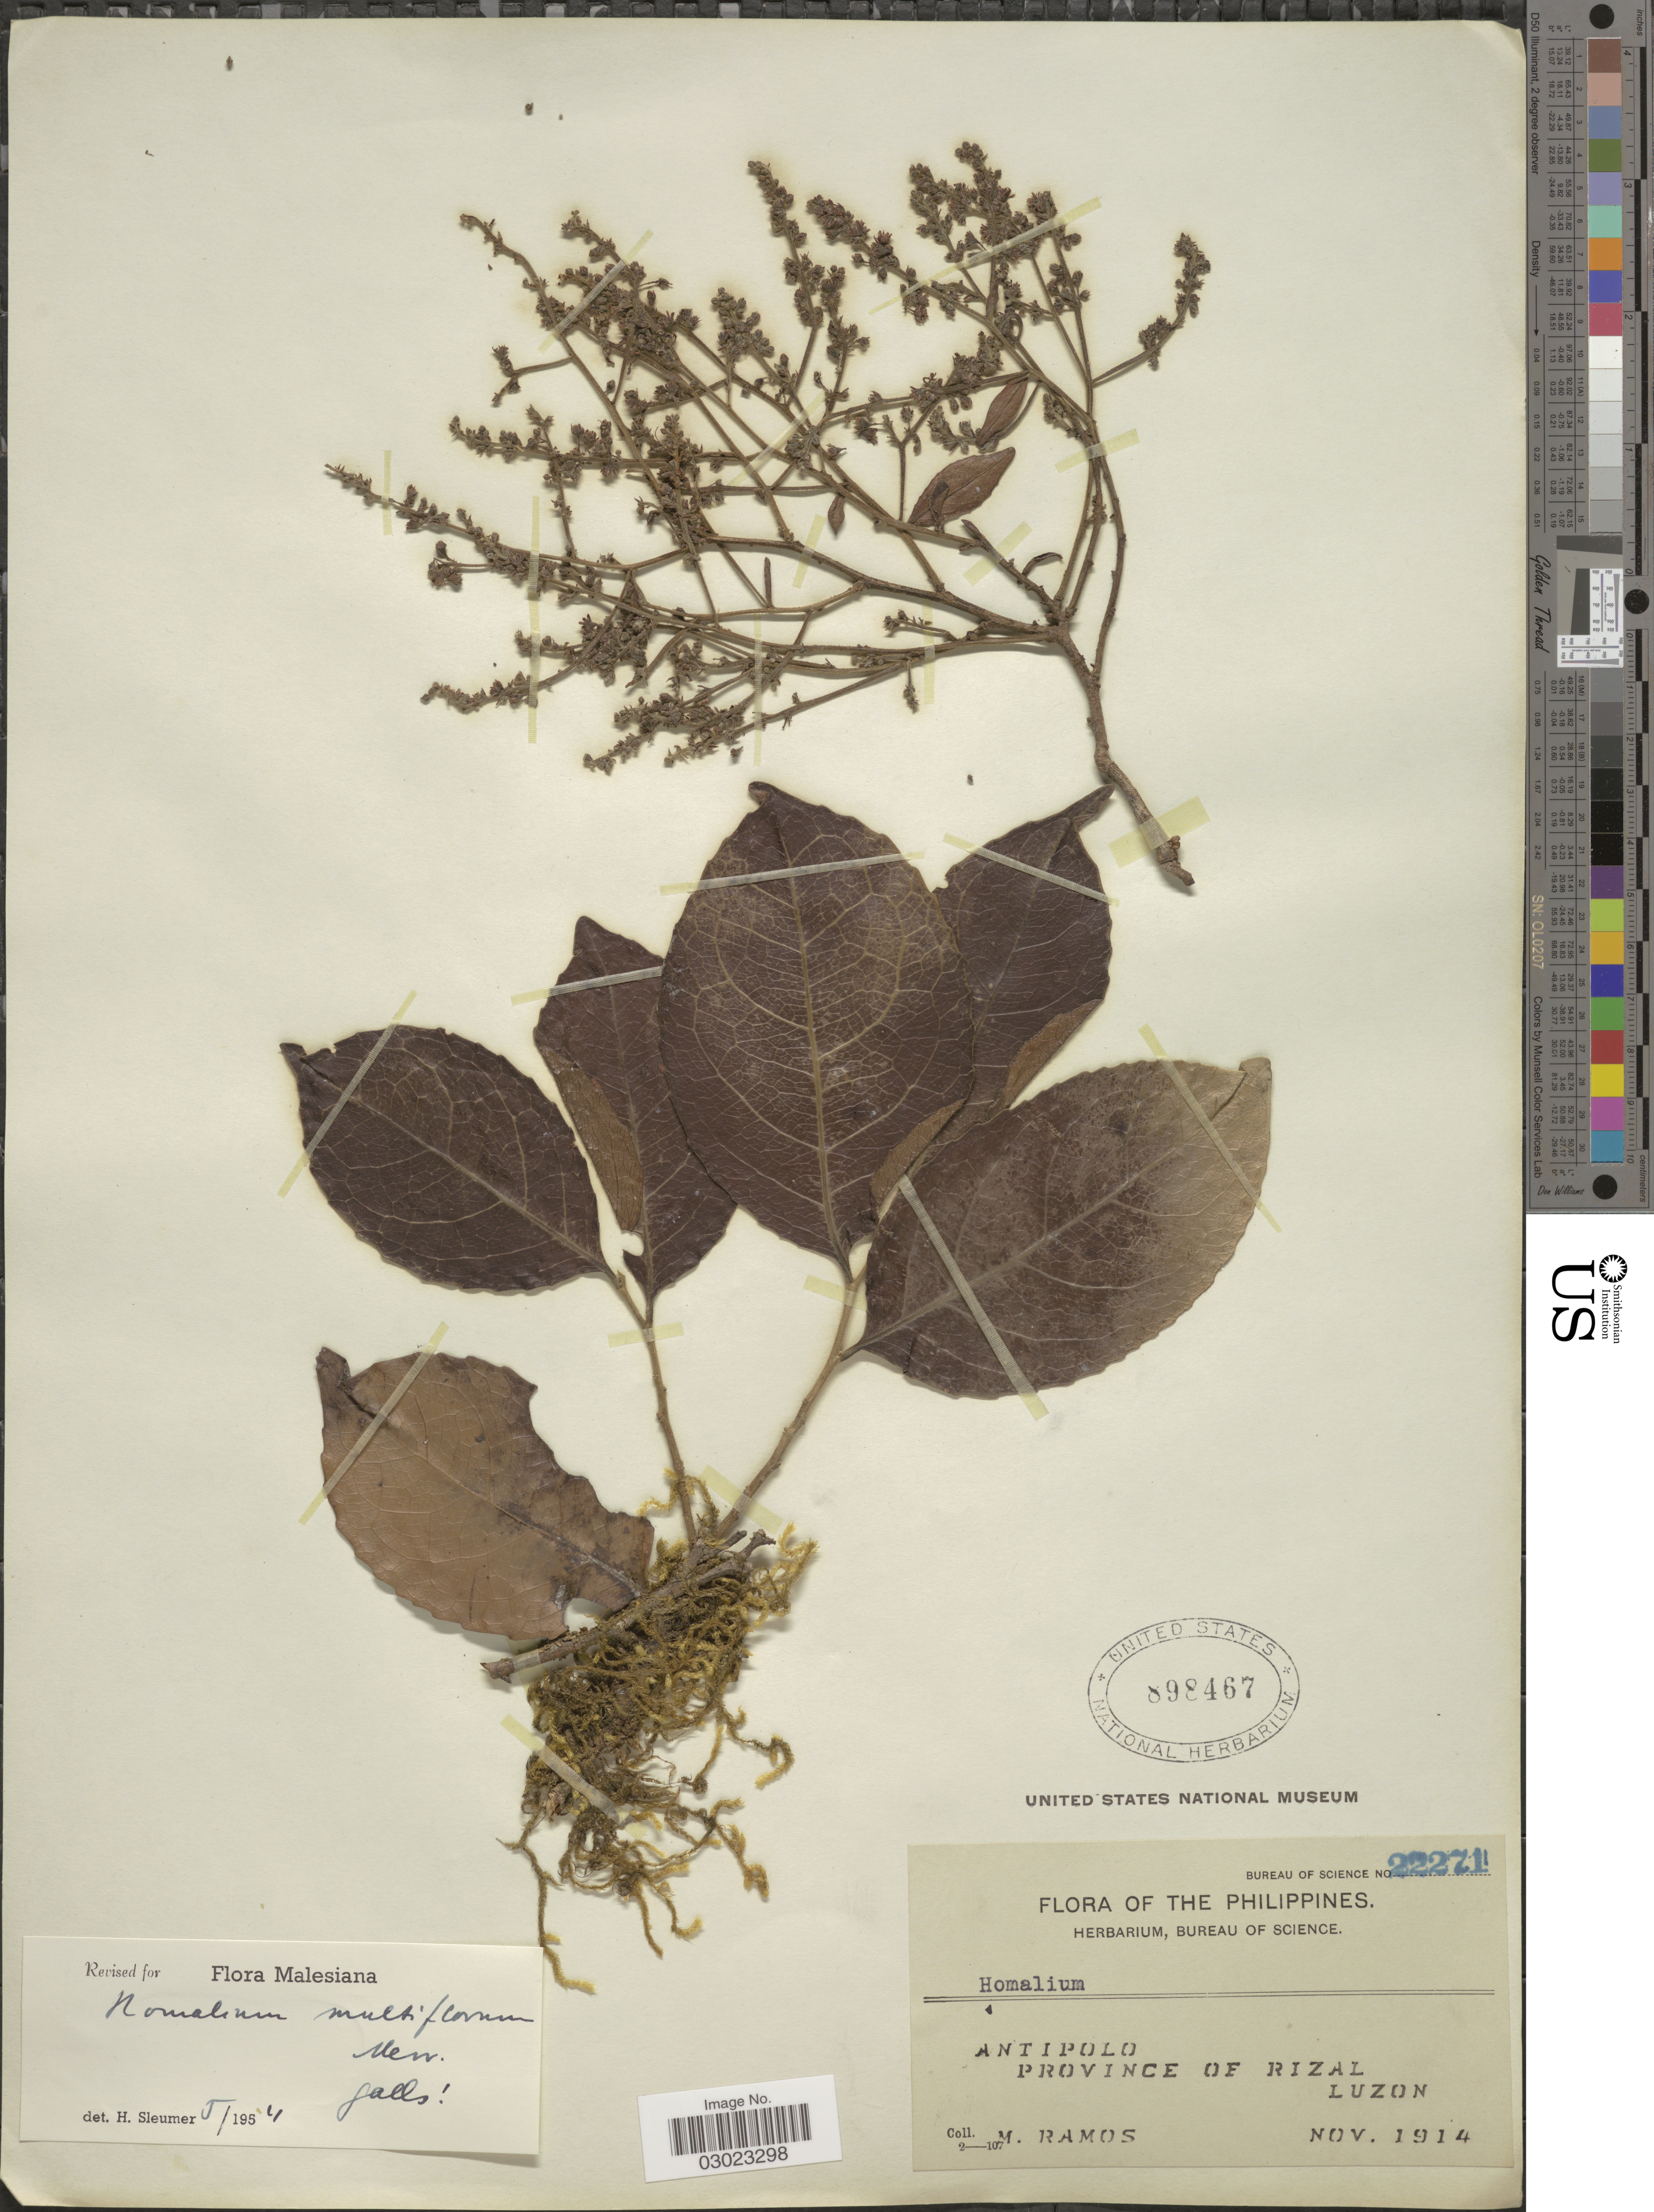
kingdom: Plantae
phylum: Tracheophyta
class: Magnoliopsida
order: Malpighiales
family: Salicaceae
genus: Homalium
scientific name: Homalium multiflorum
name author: Merr.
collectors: M. Ramos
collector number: Bureau of Science 22271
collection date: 1914-11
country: Philippines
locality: Antipolo, Province of Rizal, Luzon.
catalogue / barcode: US 898467